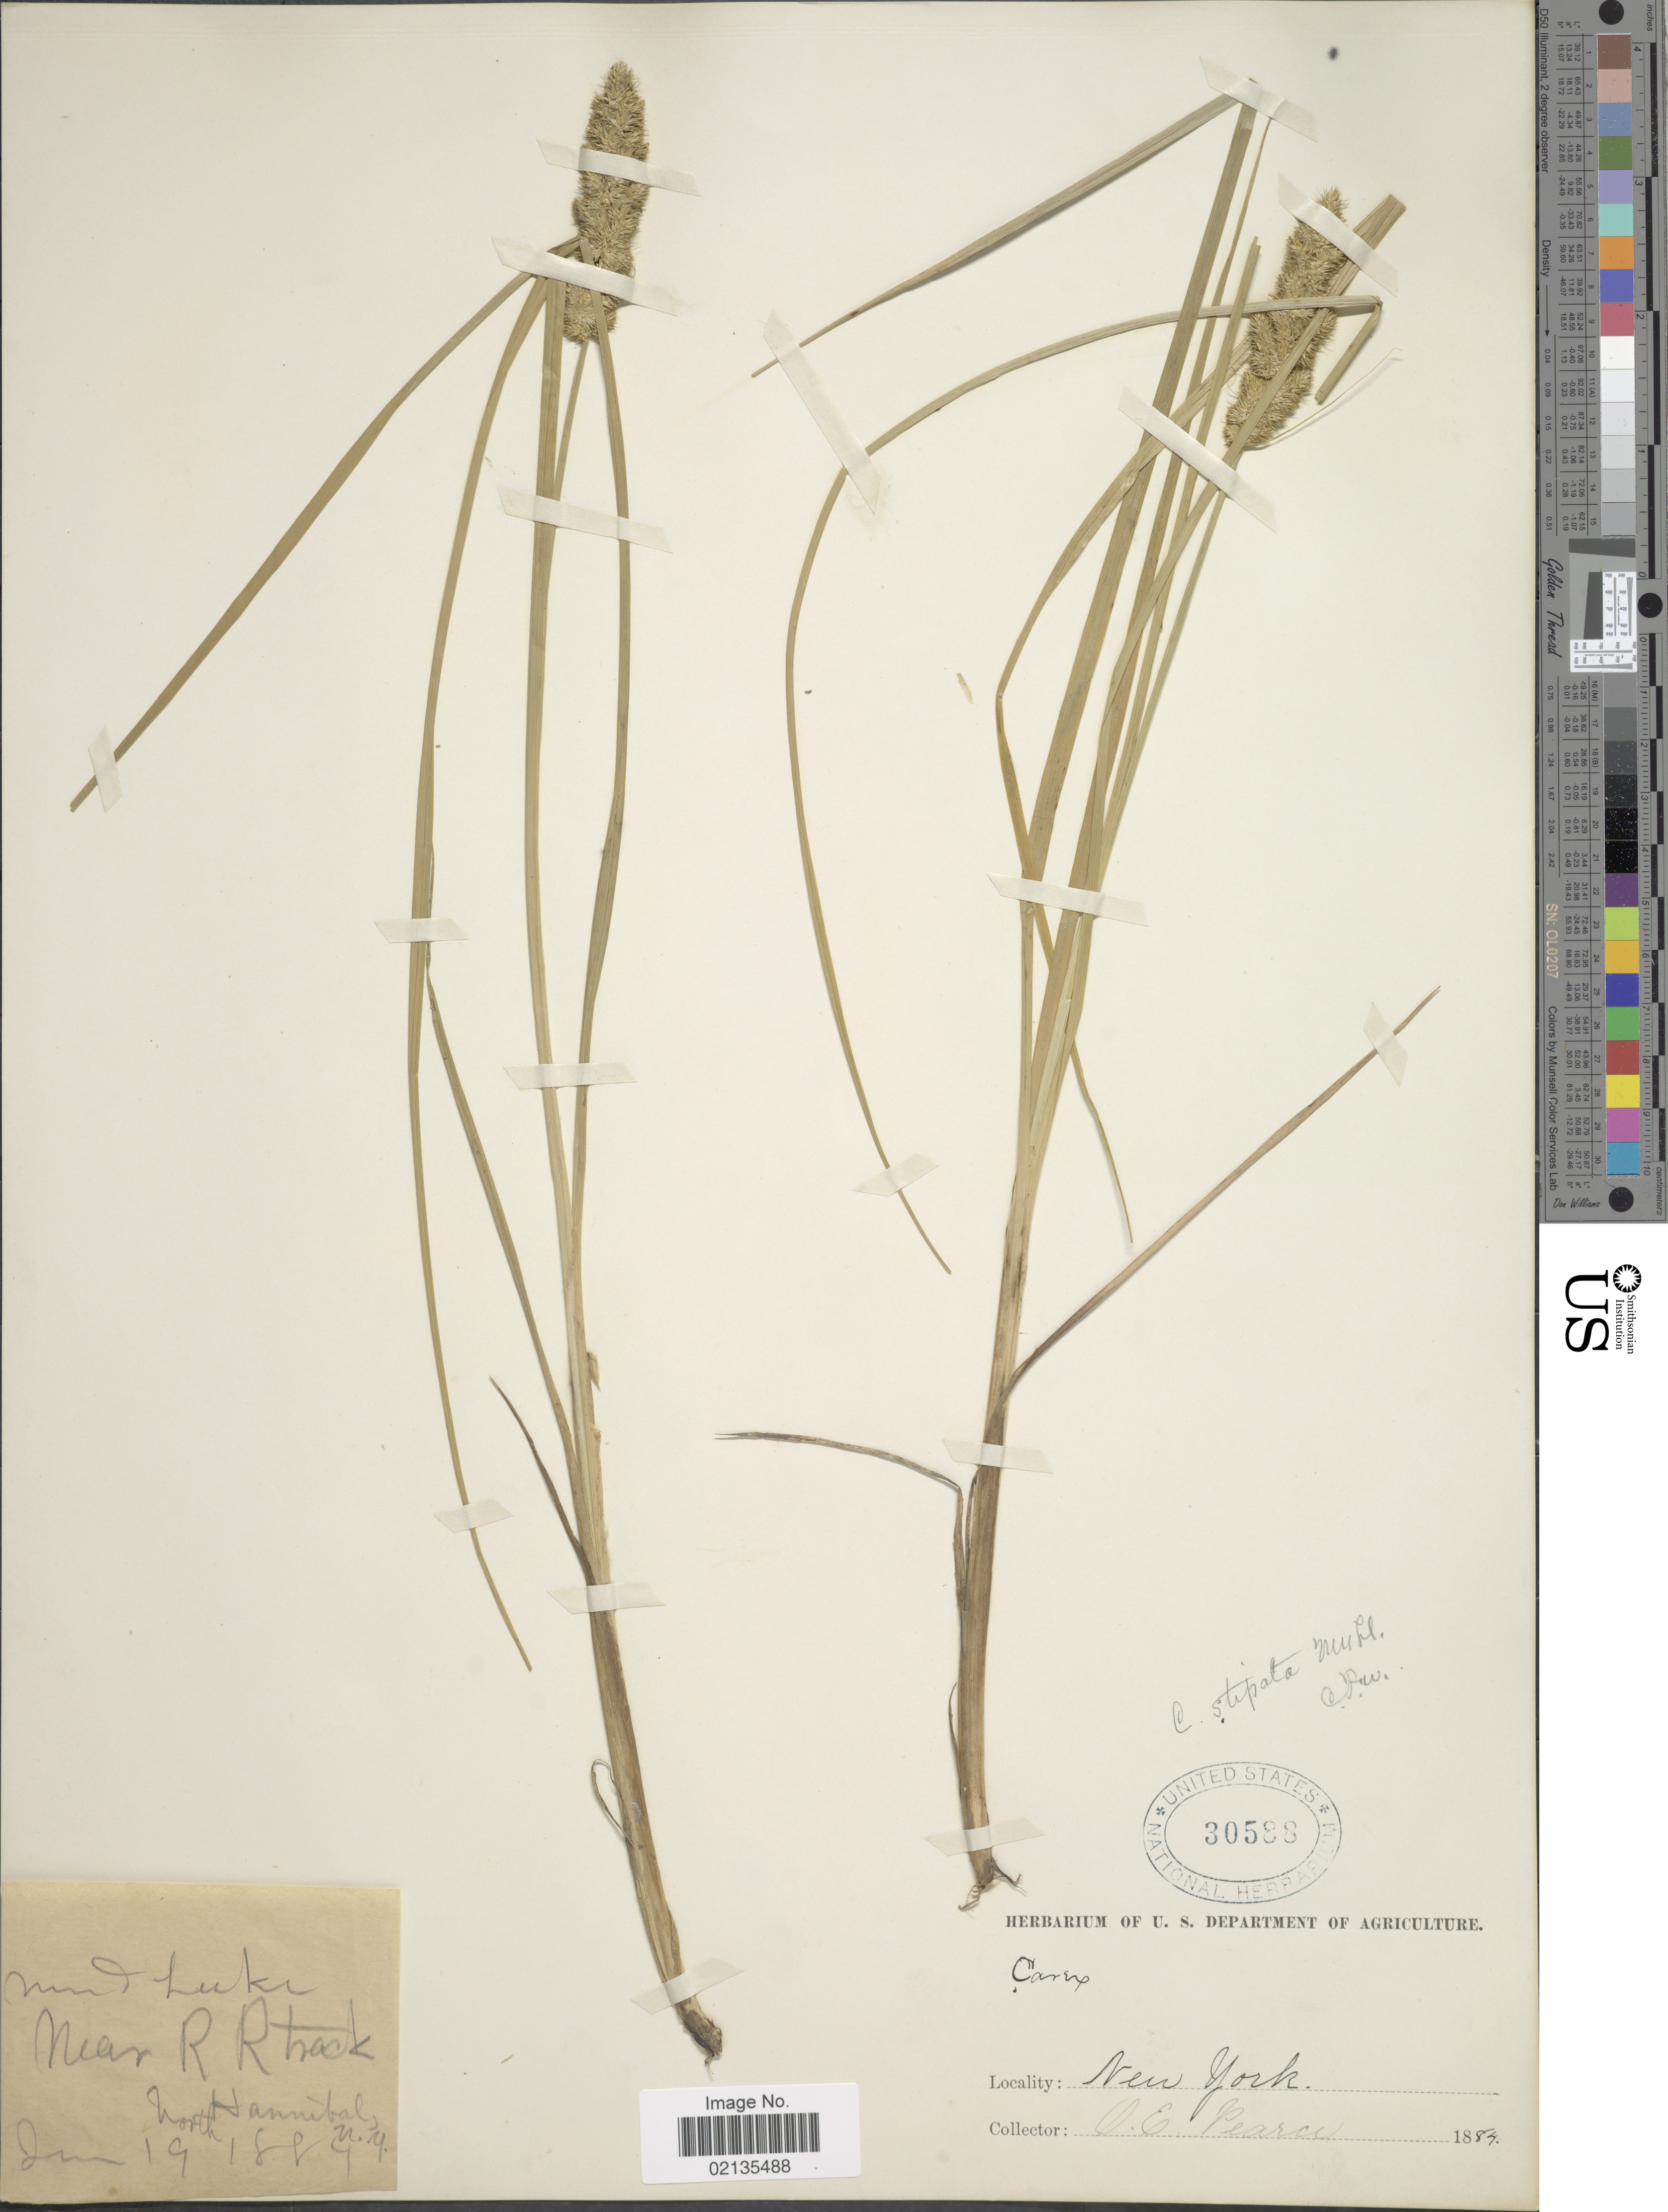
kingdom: Plantae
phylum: Tracheophyta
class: Liliopsida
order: Poales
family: Cyperaceae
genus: Carex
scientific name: Carex stipata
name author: Muhl. ex Willd.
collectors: O. E. Pearce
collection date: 1884-06-19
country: United States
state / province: New York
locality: Mount Luke near R.R. track, north Hannibal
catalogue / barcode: US 30588